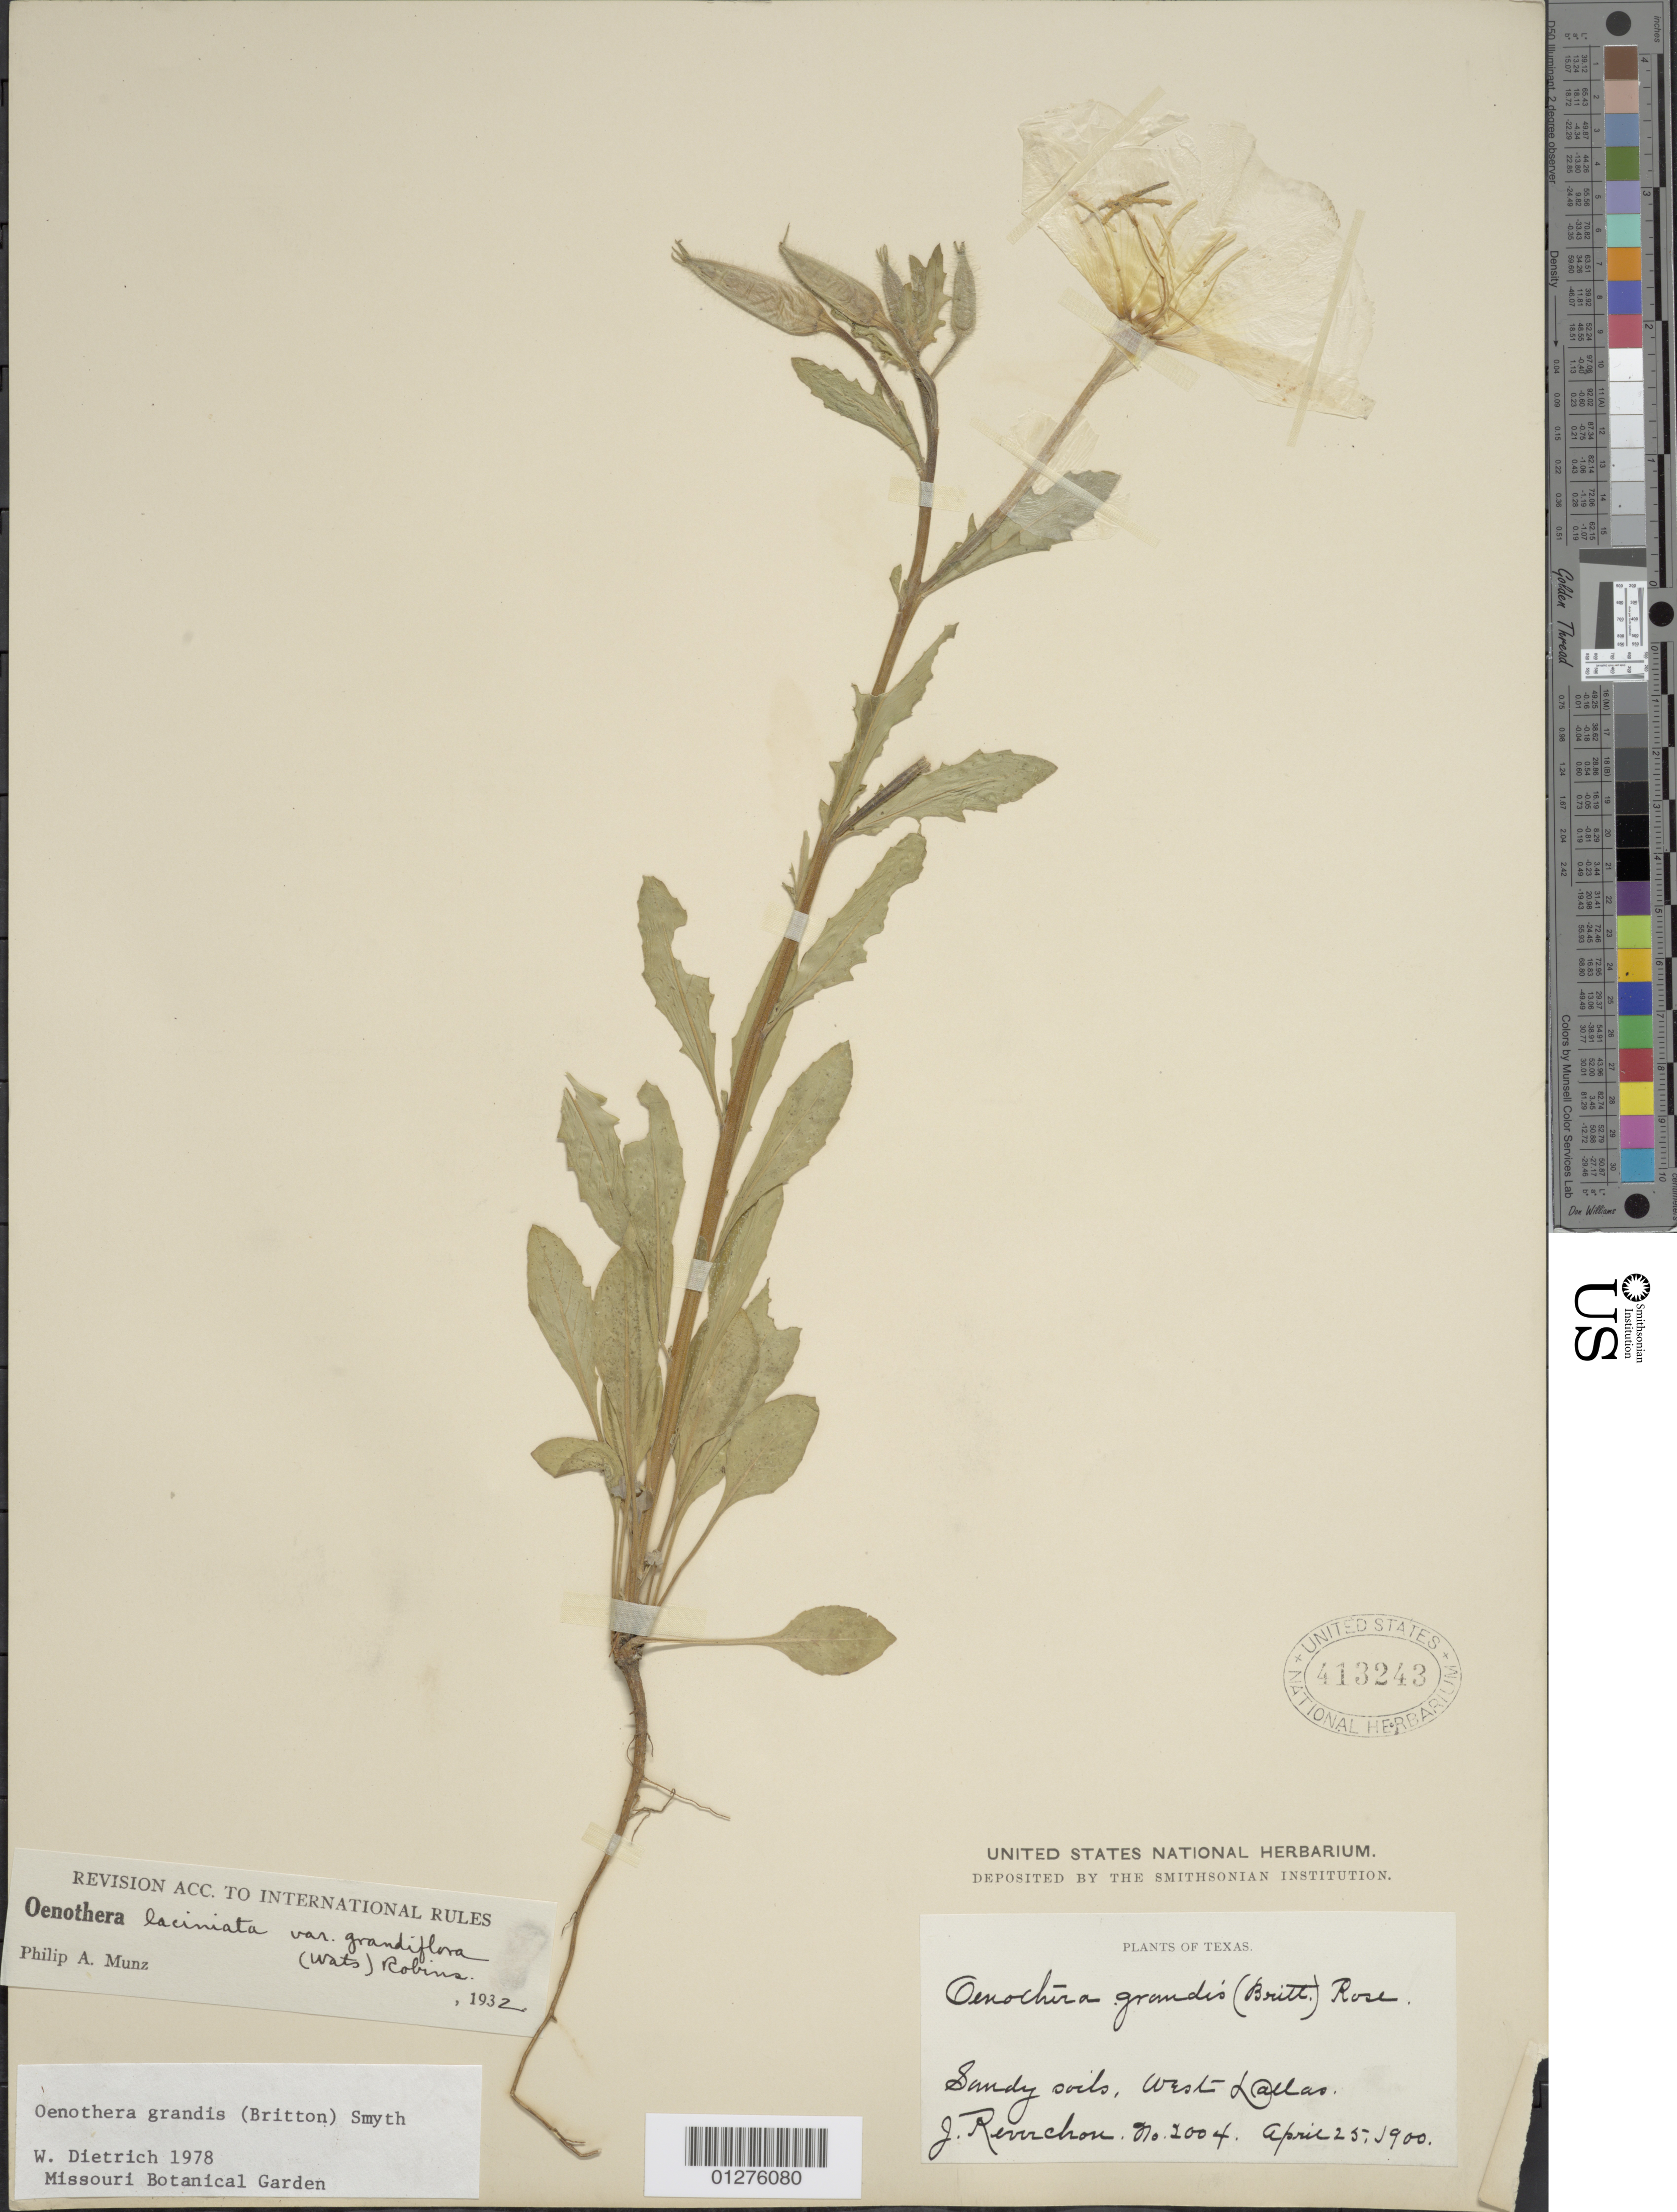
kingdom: Plantae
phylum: Tracheophyta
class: Magnoliopsida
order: Myrtales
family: Onagraceae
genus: Oenothera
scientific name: Oenothera grandis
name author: (Britton) Smyth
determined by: Dietrich, W.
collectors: J. Reverchon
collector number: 2004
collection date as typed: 25 Jul 1900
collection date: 1900-07-25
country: United States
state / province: Texas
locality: West Dallas.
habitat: Sandy soils.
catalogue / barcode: US 413243